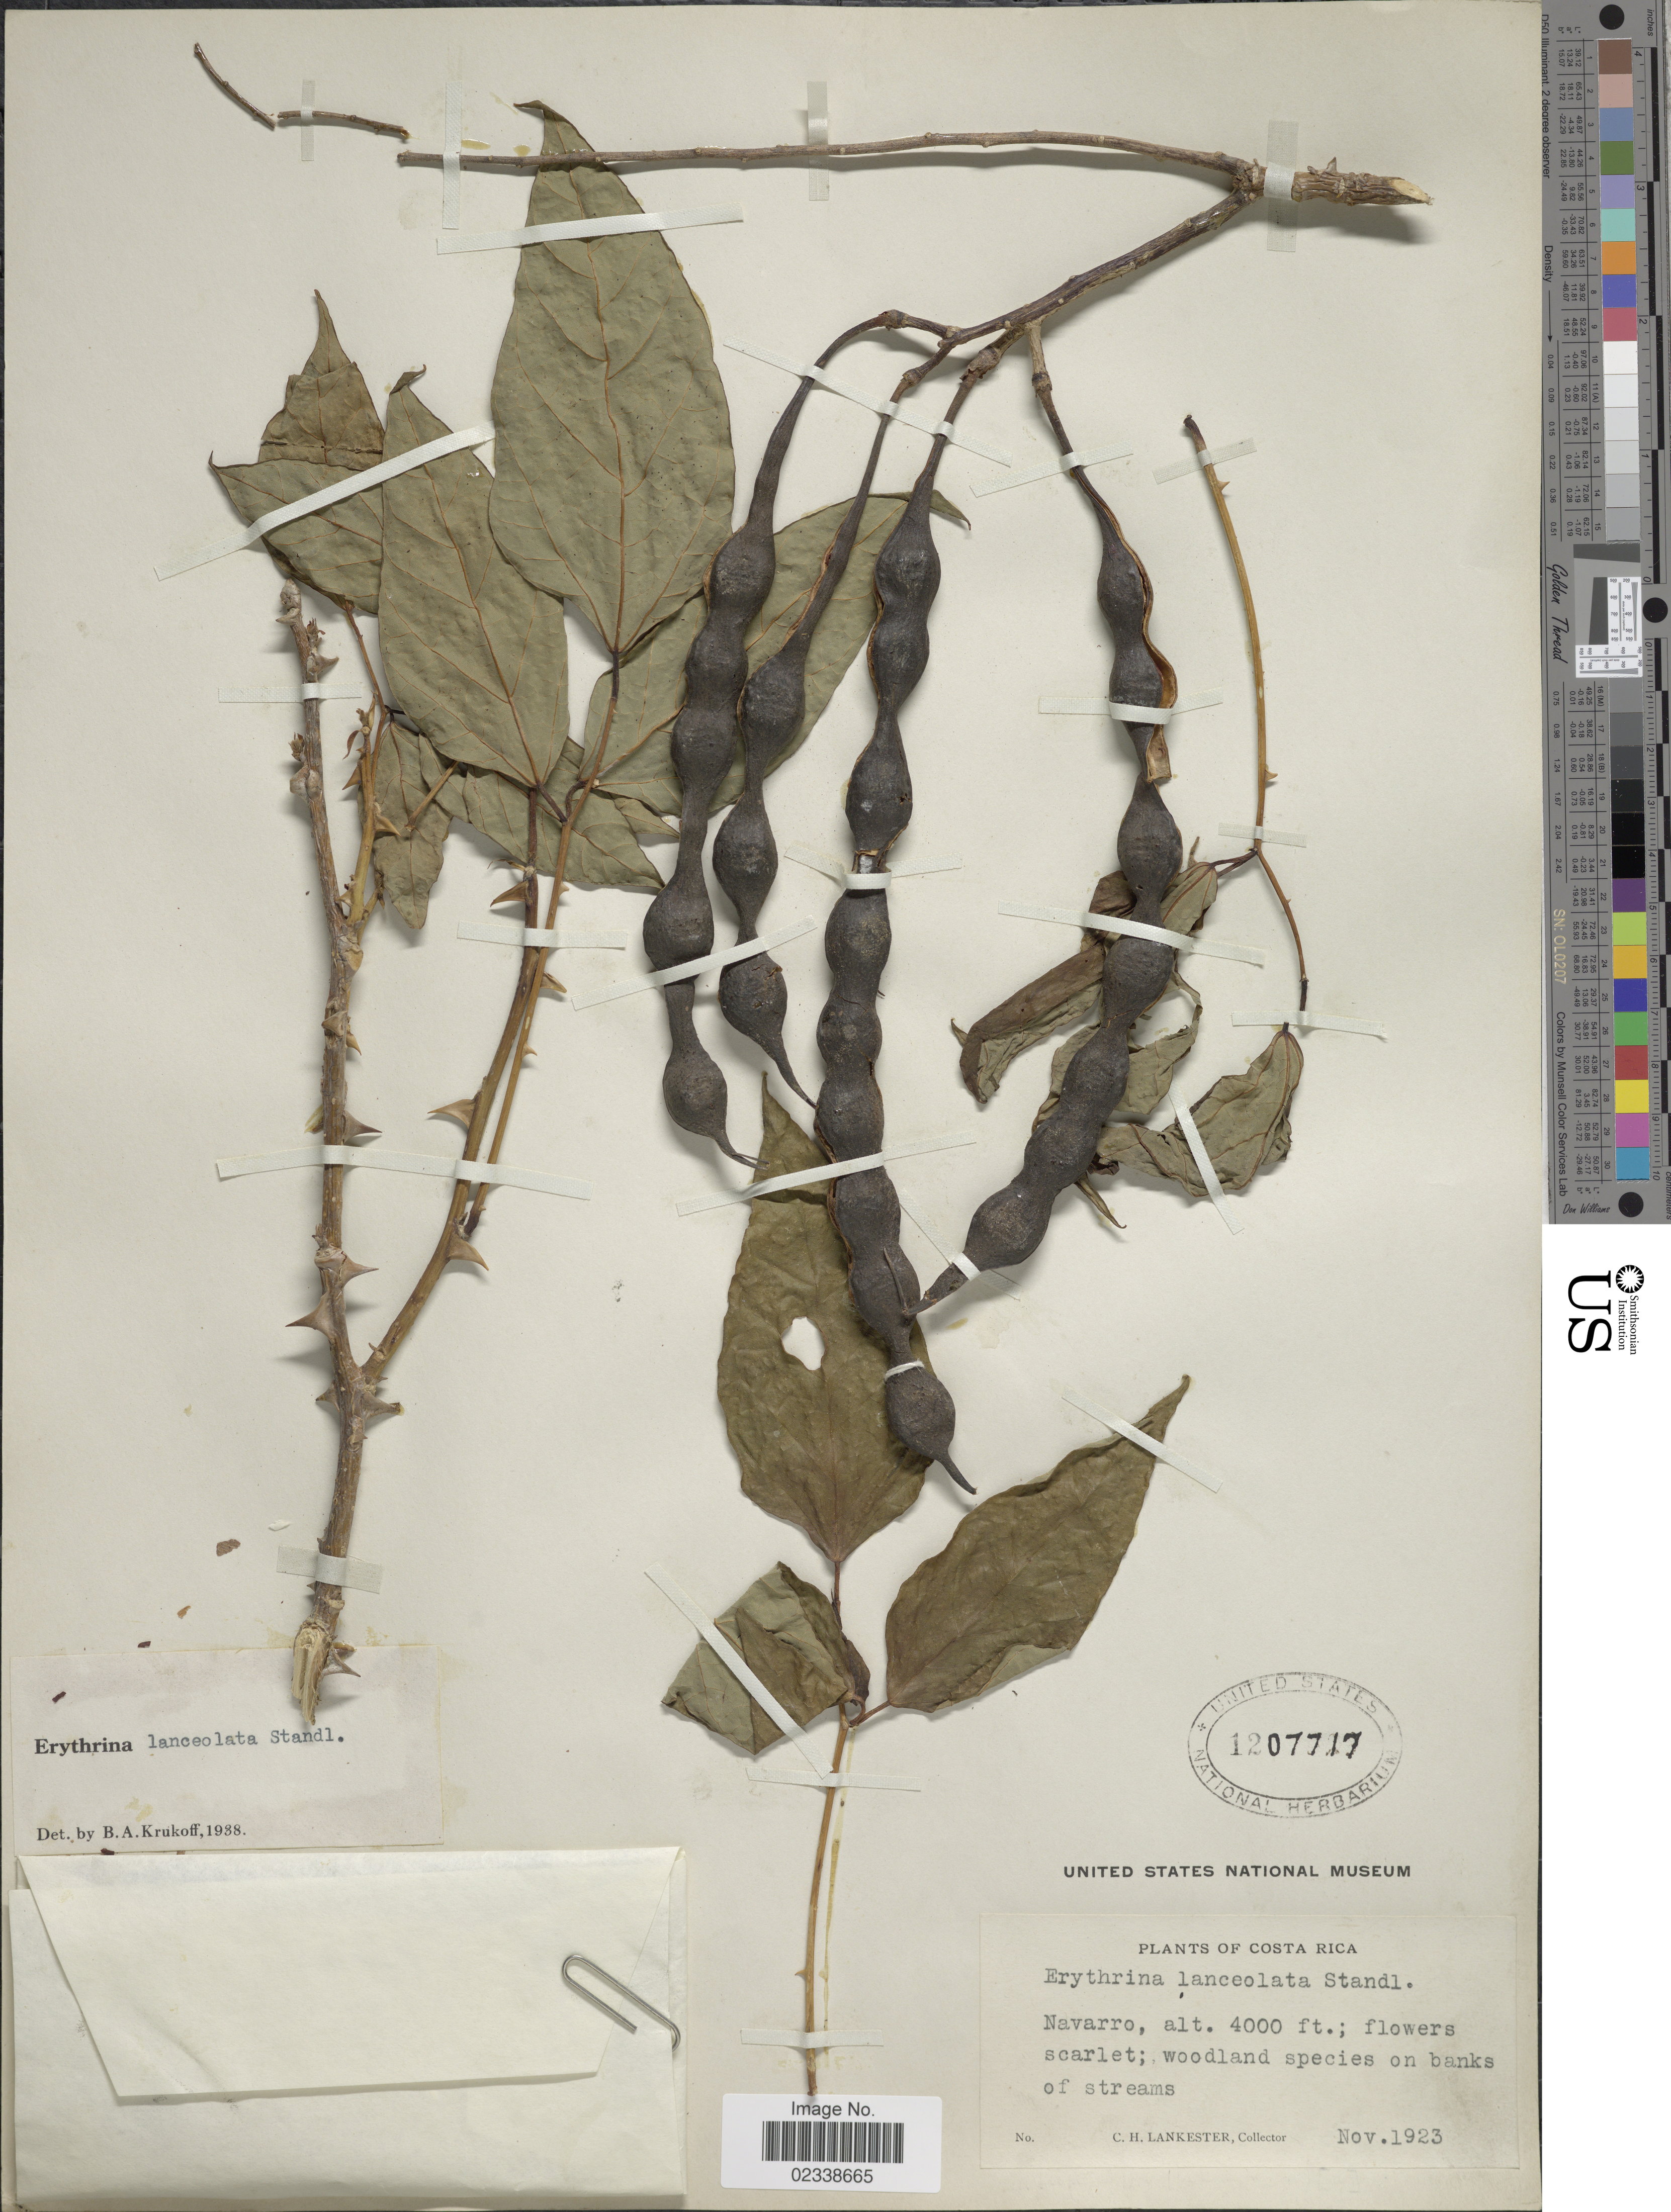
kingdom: Plantae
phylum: Tracheophyta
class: Magnoliopsida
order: Fabales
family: Fabaceae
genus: Erythrina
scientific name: Erythrina lanceolata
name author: Standl.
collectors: C. H. Lankester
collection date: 1923-11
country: Costa Rica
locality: Navarro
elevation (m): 1219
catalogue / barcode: US 1207717